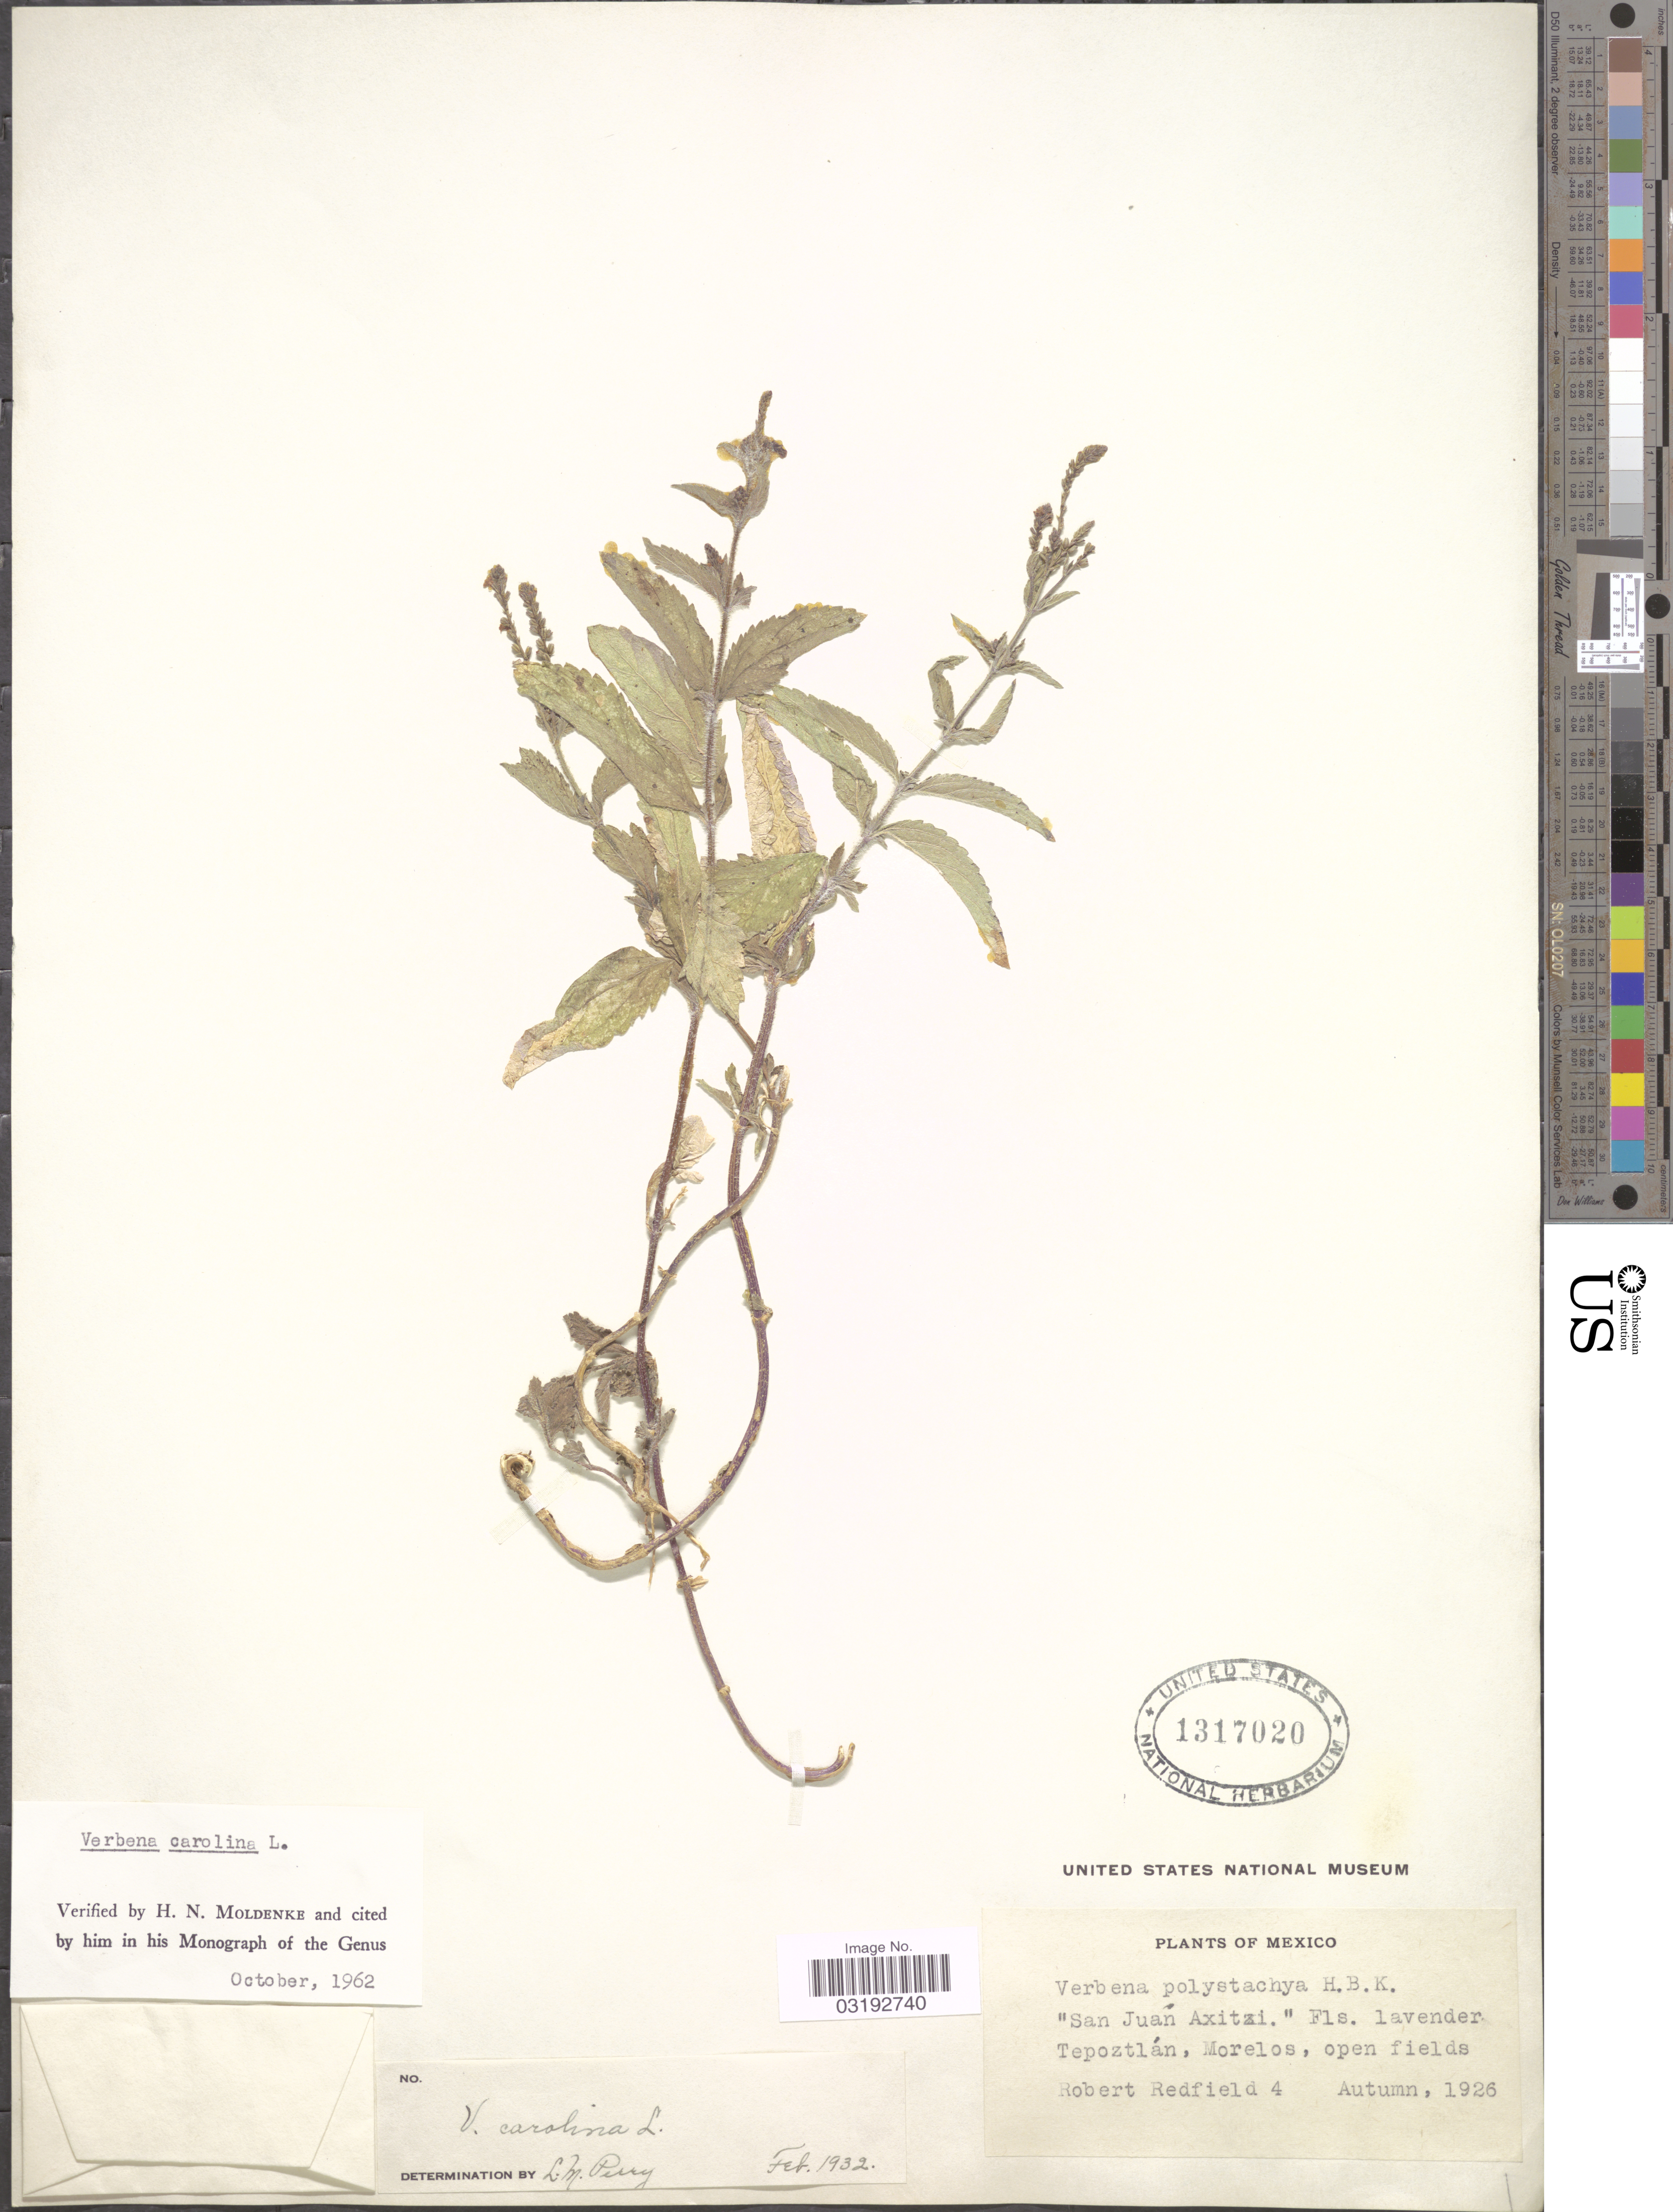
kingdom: Plantae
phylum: Tracheophyta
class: Magnoliopsida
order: Lamiales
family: Verbenaceae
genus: Verbena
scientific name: Verbena carolina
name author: L.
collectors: R. Redfield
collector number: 4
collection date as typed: Autumn, 1926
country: Mexico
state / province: Morelos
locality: San Juan Axitzi.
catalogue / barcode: US 1317020